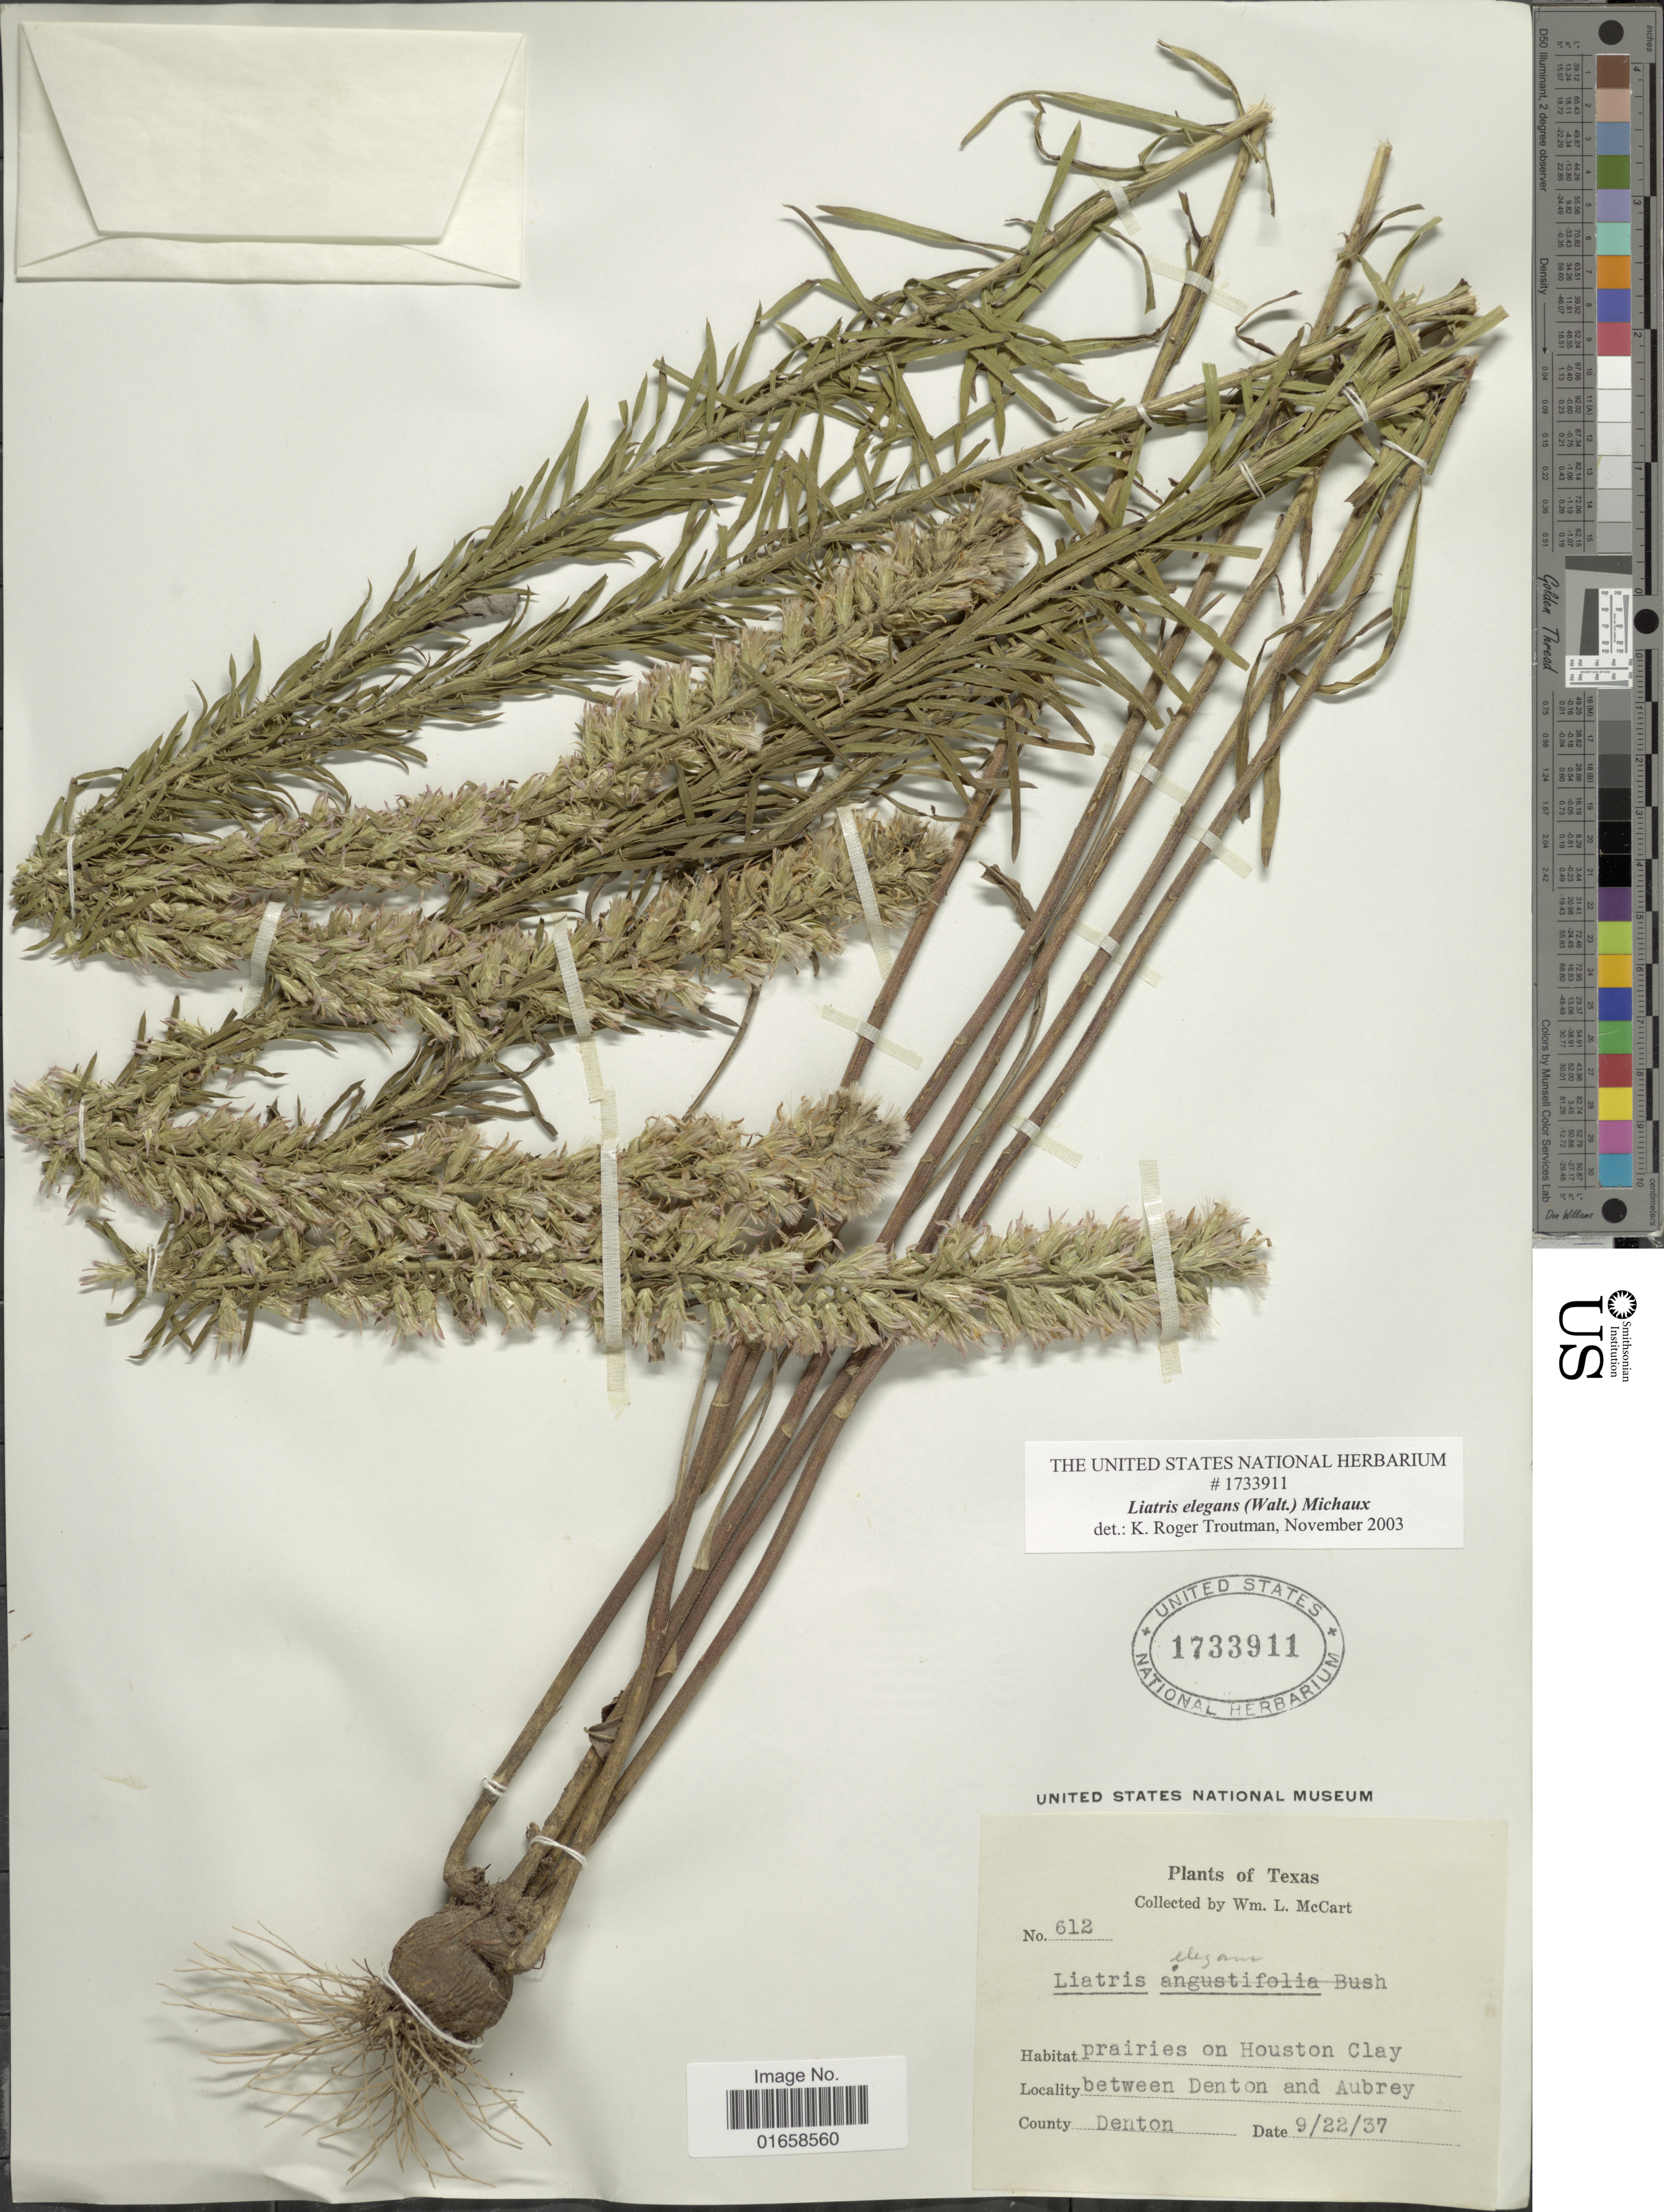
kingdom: Plantae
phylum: Tracheophyta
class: Magnoliopsida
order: Asterales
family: Asteraceae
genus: Liatris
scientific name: Liatris elegans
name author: (Walter) Michx.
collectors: W. McCart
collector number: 612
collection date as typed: Transcribed d/m/y: 22/9/37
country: United States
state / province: Texas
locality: Prairies on Houston Clay, between Denton and Aubrey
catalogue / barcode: US 1733911